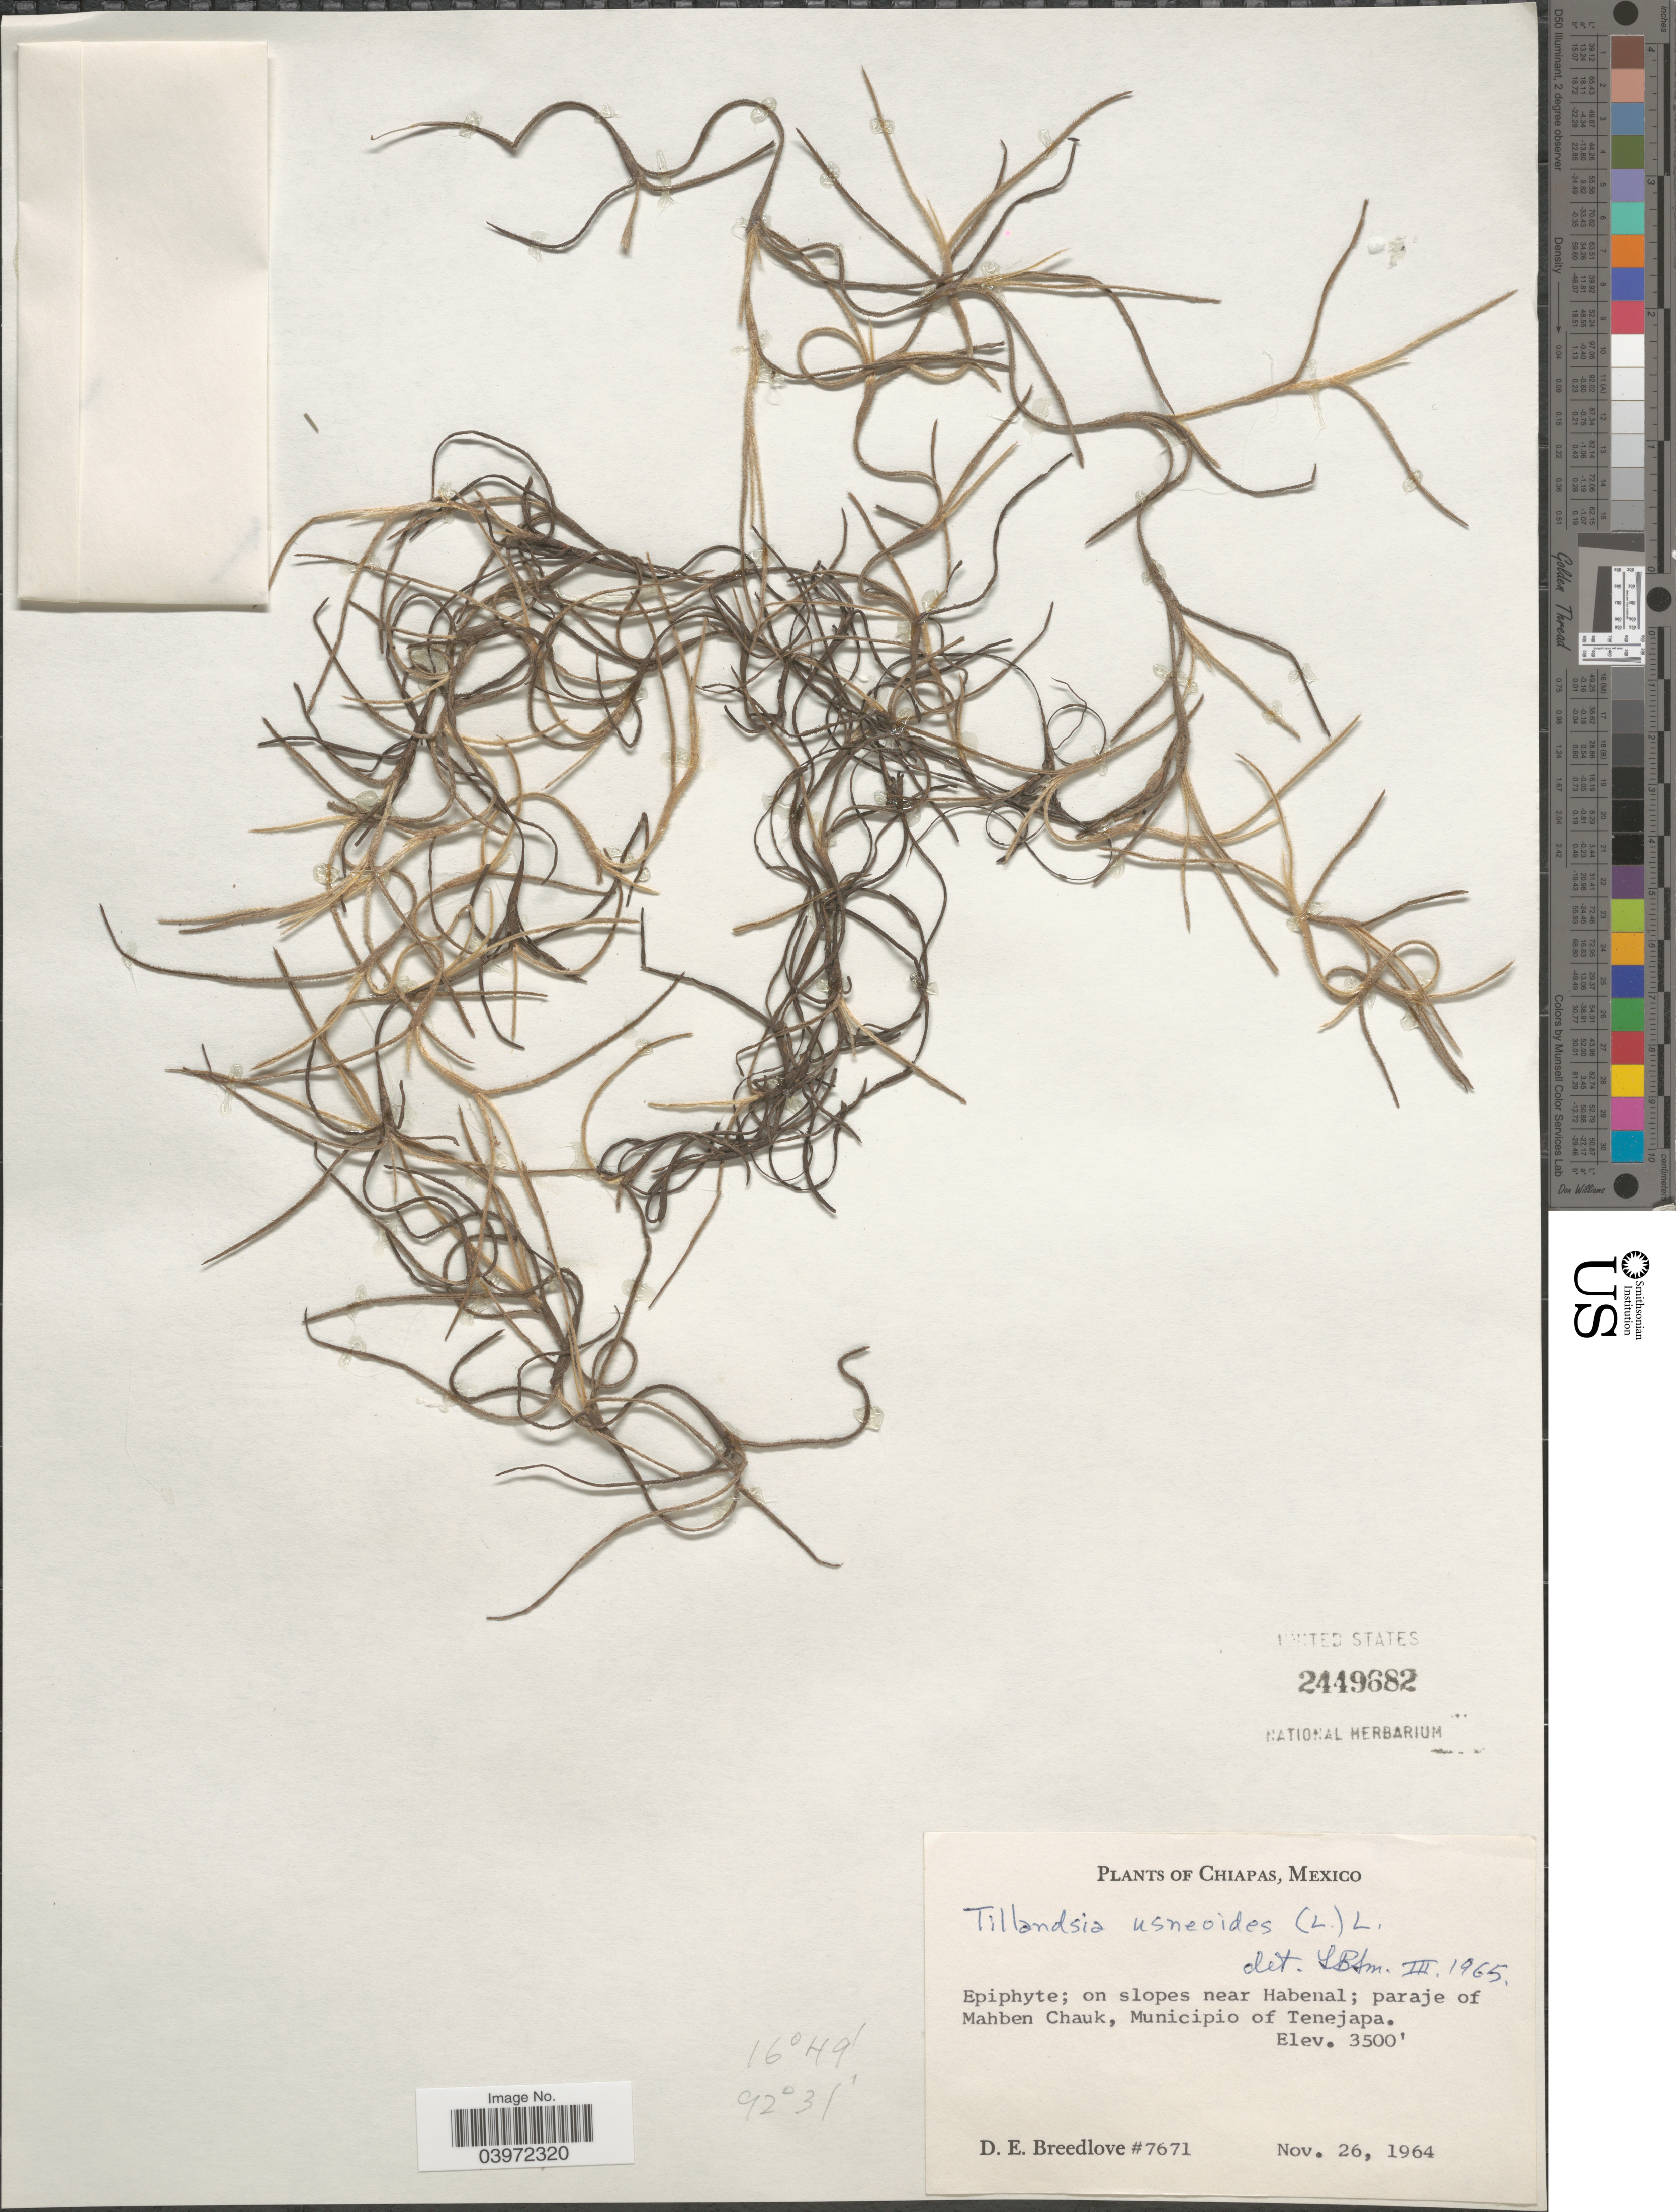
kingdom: Plantae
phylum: Tracheophyta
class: Liliopsida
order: Poales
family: Bromeliaceae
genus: Tillandsia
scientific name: Tillandsia usneoides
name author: (L.) L.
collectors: D. E. Breedlove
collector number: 7671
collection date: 1964-11-26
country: Mexico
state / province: Chiapas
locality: On slopes near Habenal; paraje of Mahben Chauk, Municipio of Tenejapa.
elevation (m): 1067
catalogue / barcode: US 2449682